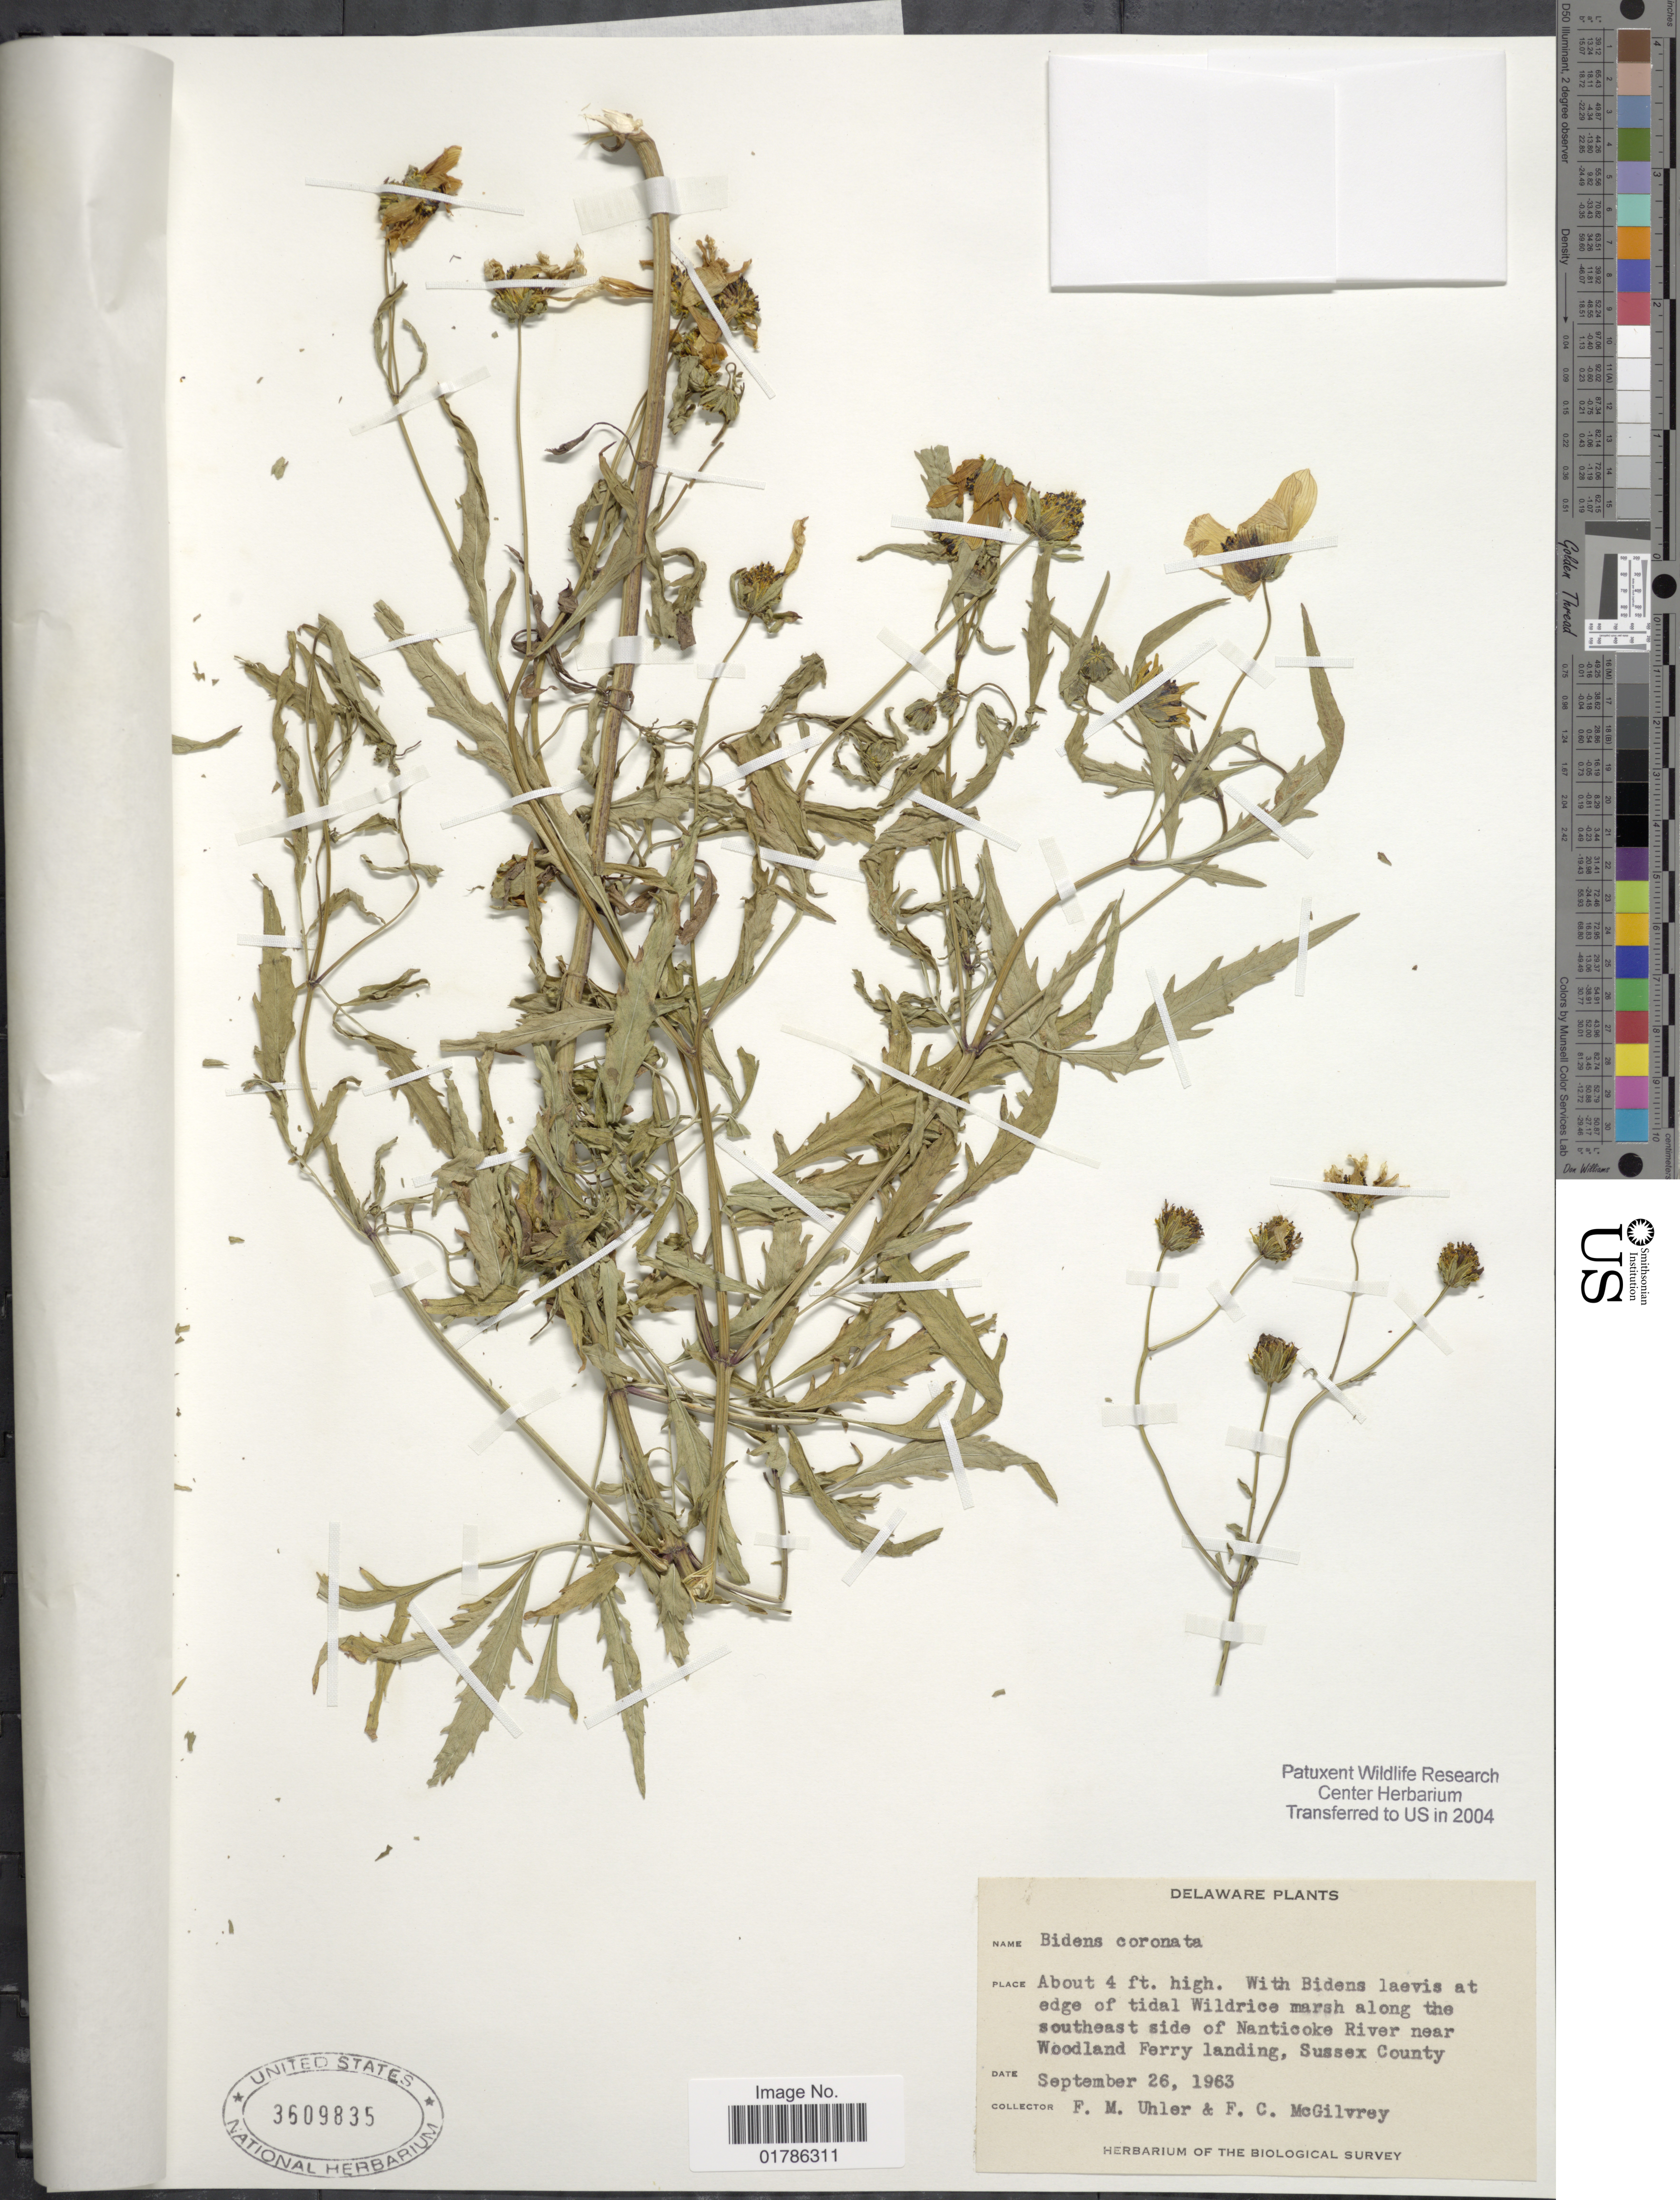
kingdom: Plantae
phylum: Tracheophyta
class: Magnoliopsida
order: Asterales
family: Asteraceae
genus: Bidens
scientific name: Bidens coronata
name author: (L.) Britton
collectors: F. M. Uhler & F. McGilvrey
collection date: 1963-09-26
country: United States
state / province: Delaware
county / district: Sussex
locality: Along the southeast side of Nanticoke River near Woodland Ferry landing, Sussex County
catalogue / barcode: US 3509835